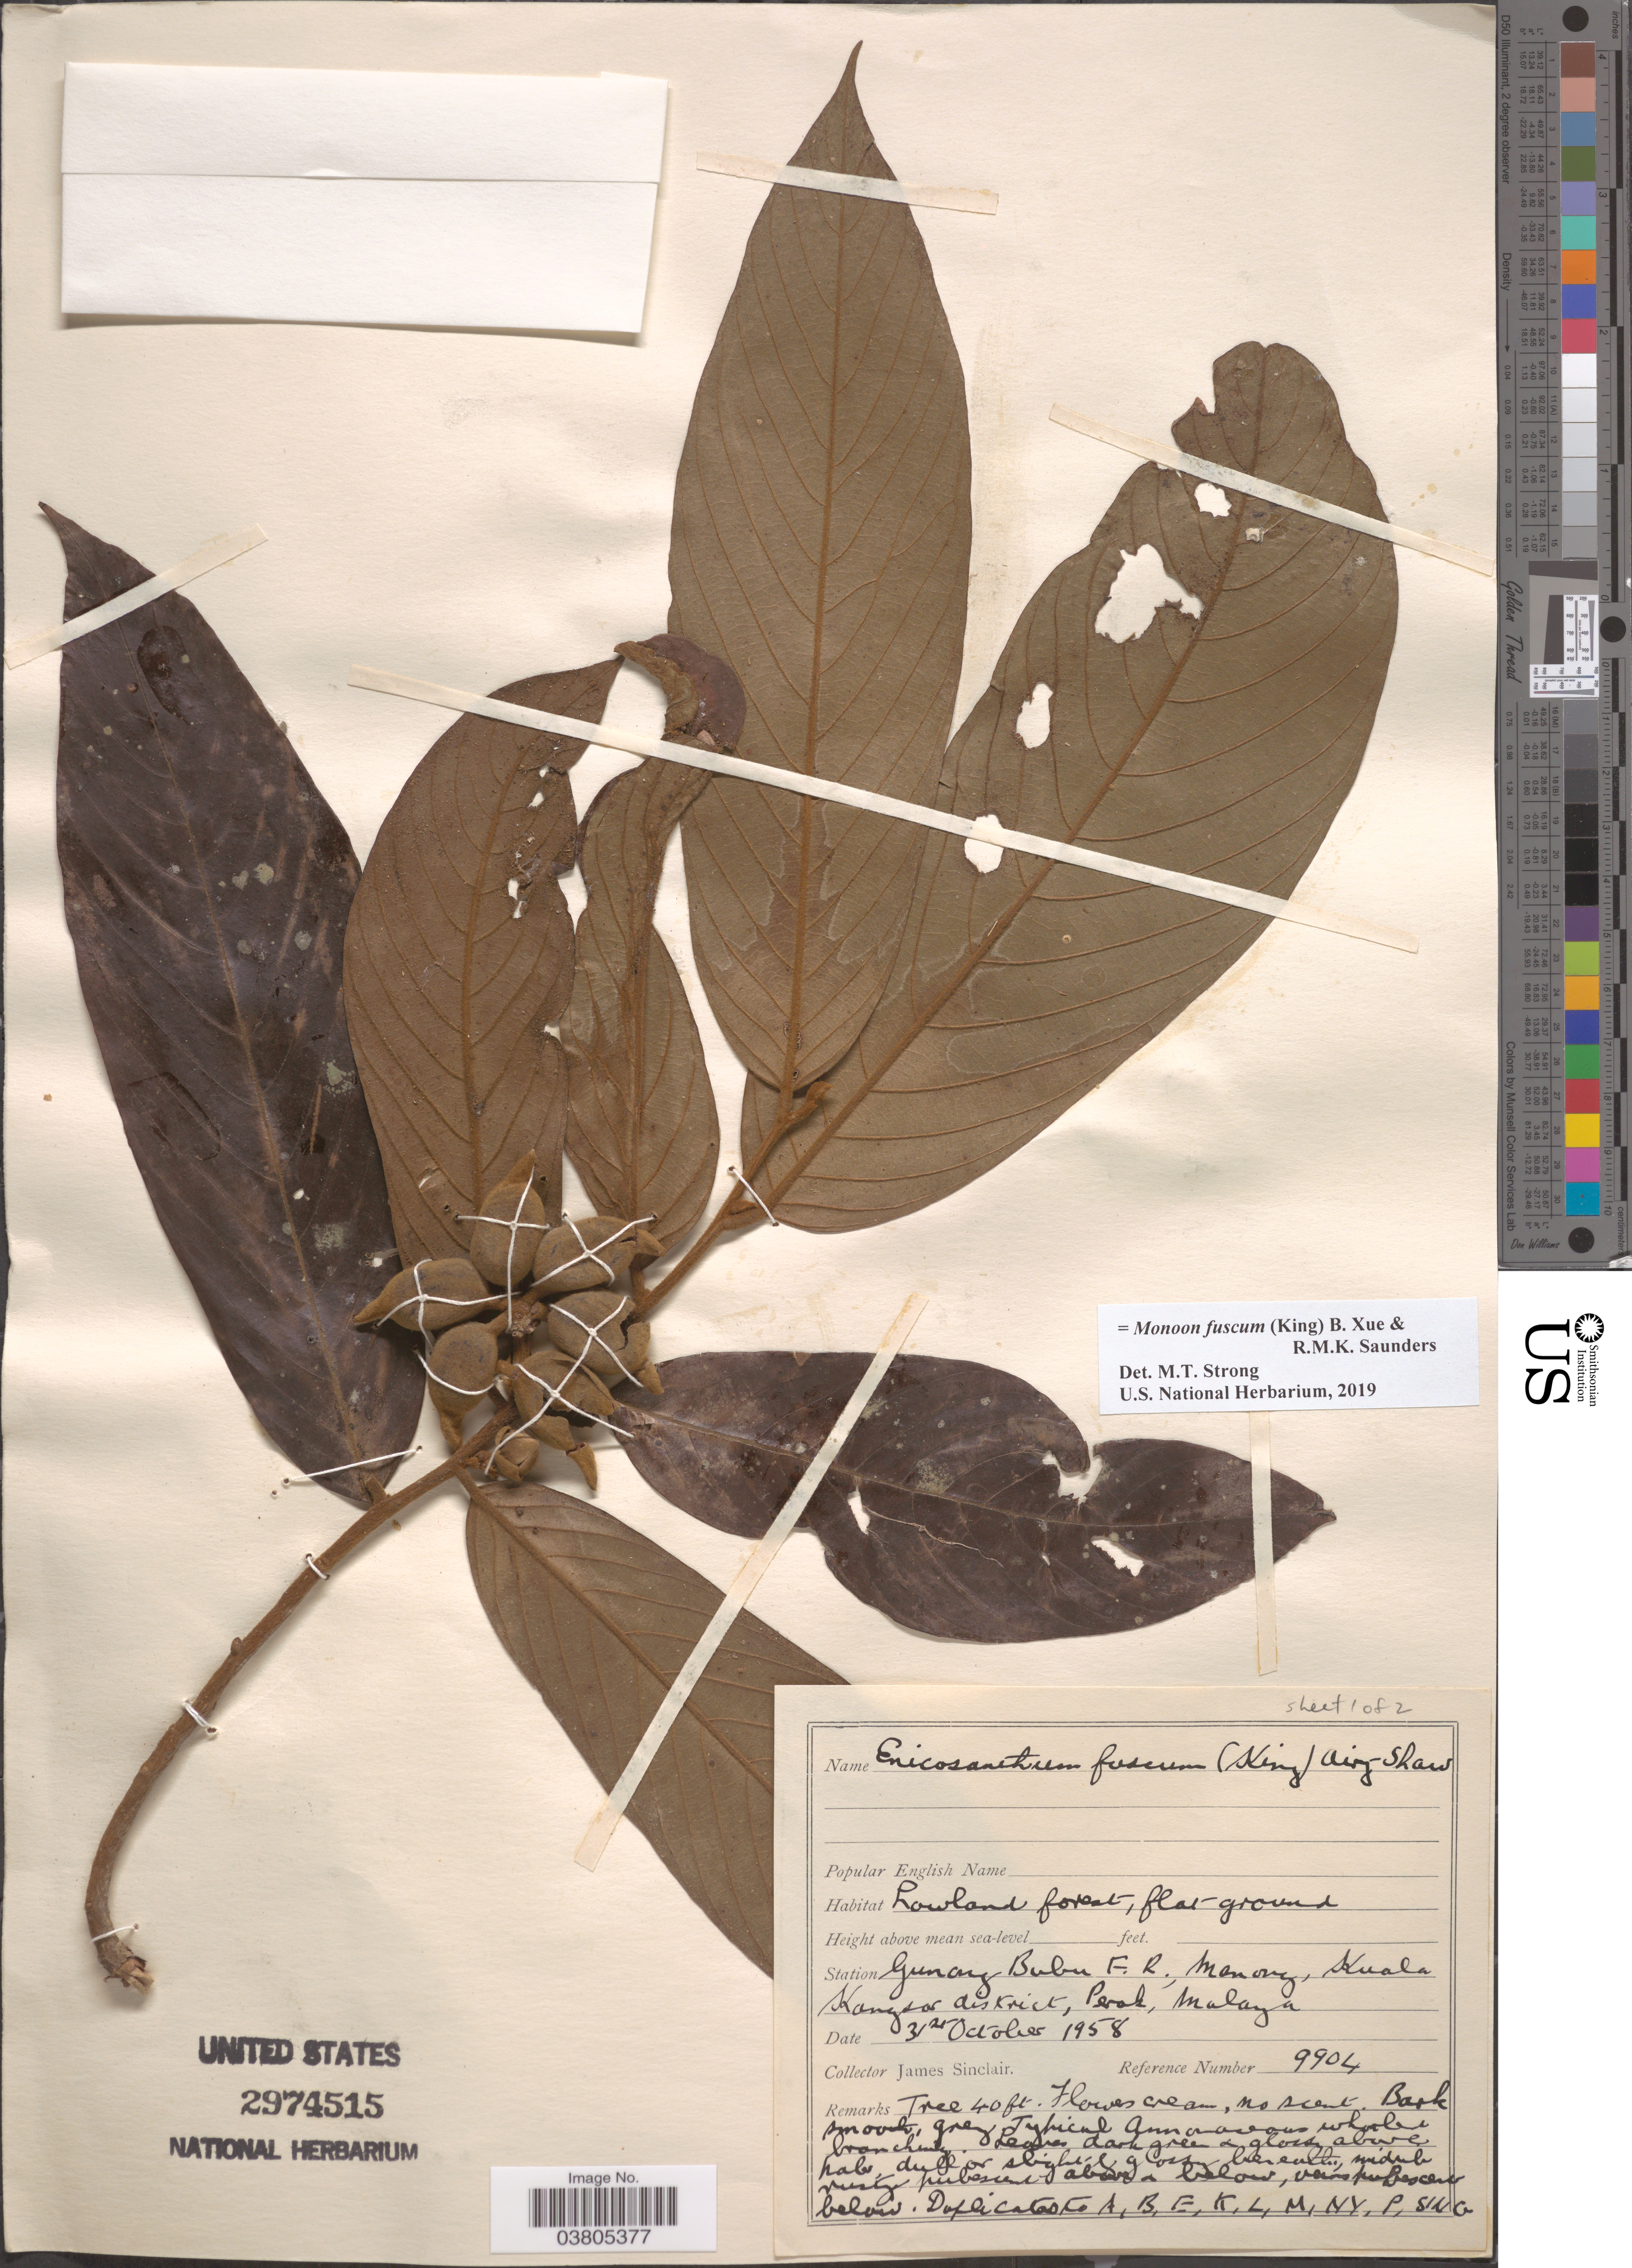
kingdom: Plantae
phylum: Tracheophyta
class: Magnoliopsida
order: Magnoliales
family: Annonaceae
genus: Monoon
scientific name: Monoon fuscum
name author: (King) B. Xue & R.M.K. Saunders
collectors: J. Sinclair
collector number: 9904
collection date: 1958-10-31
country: Malaysia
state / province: Perak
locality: Station Gunung Bubu F. R., Manong, Kuala Kangsar district, Malaya.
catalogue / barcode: US 2974515